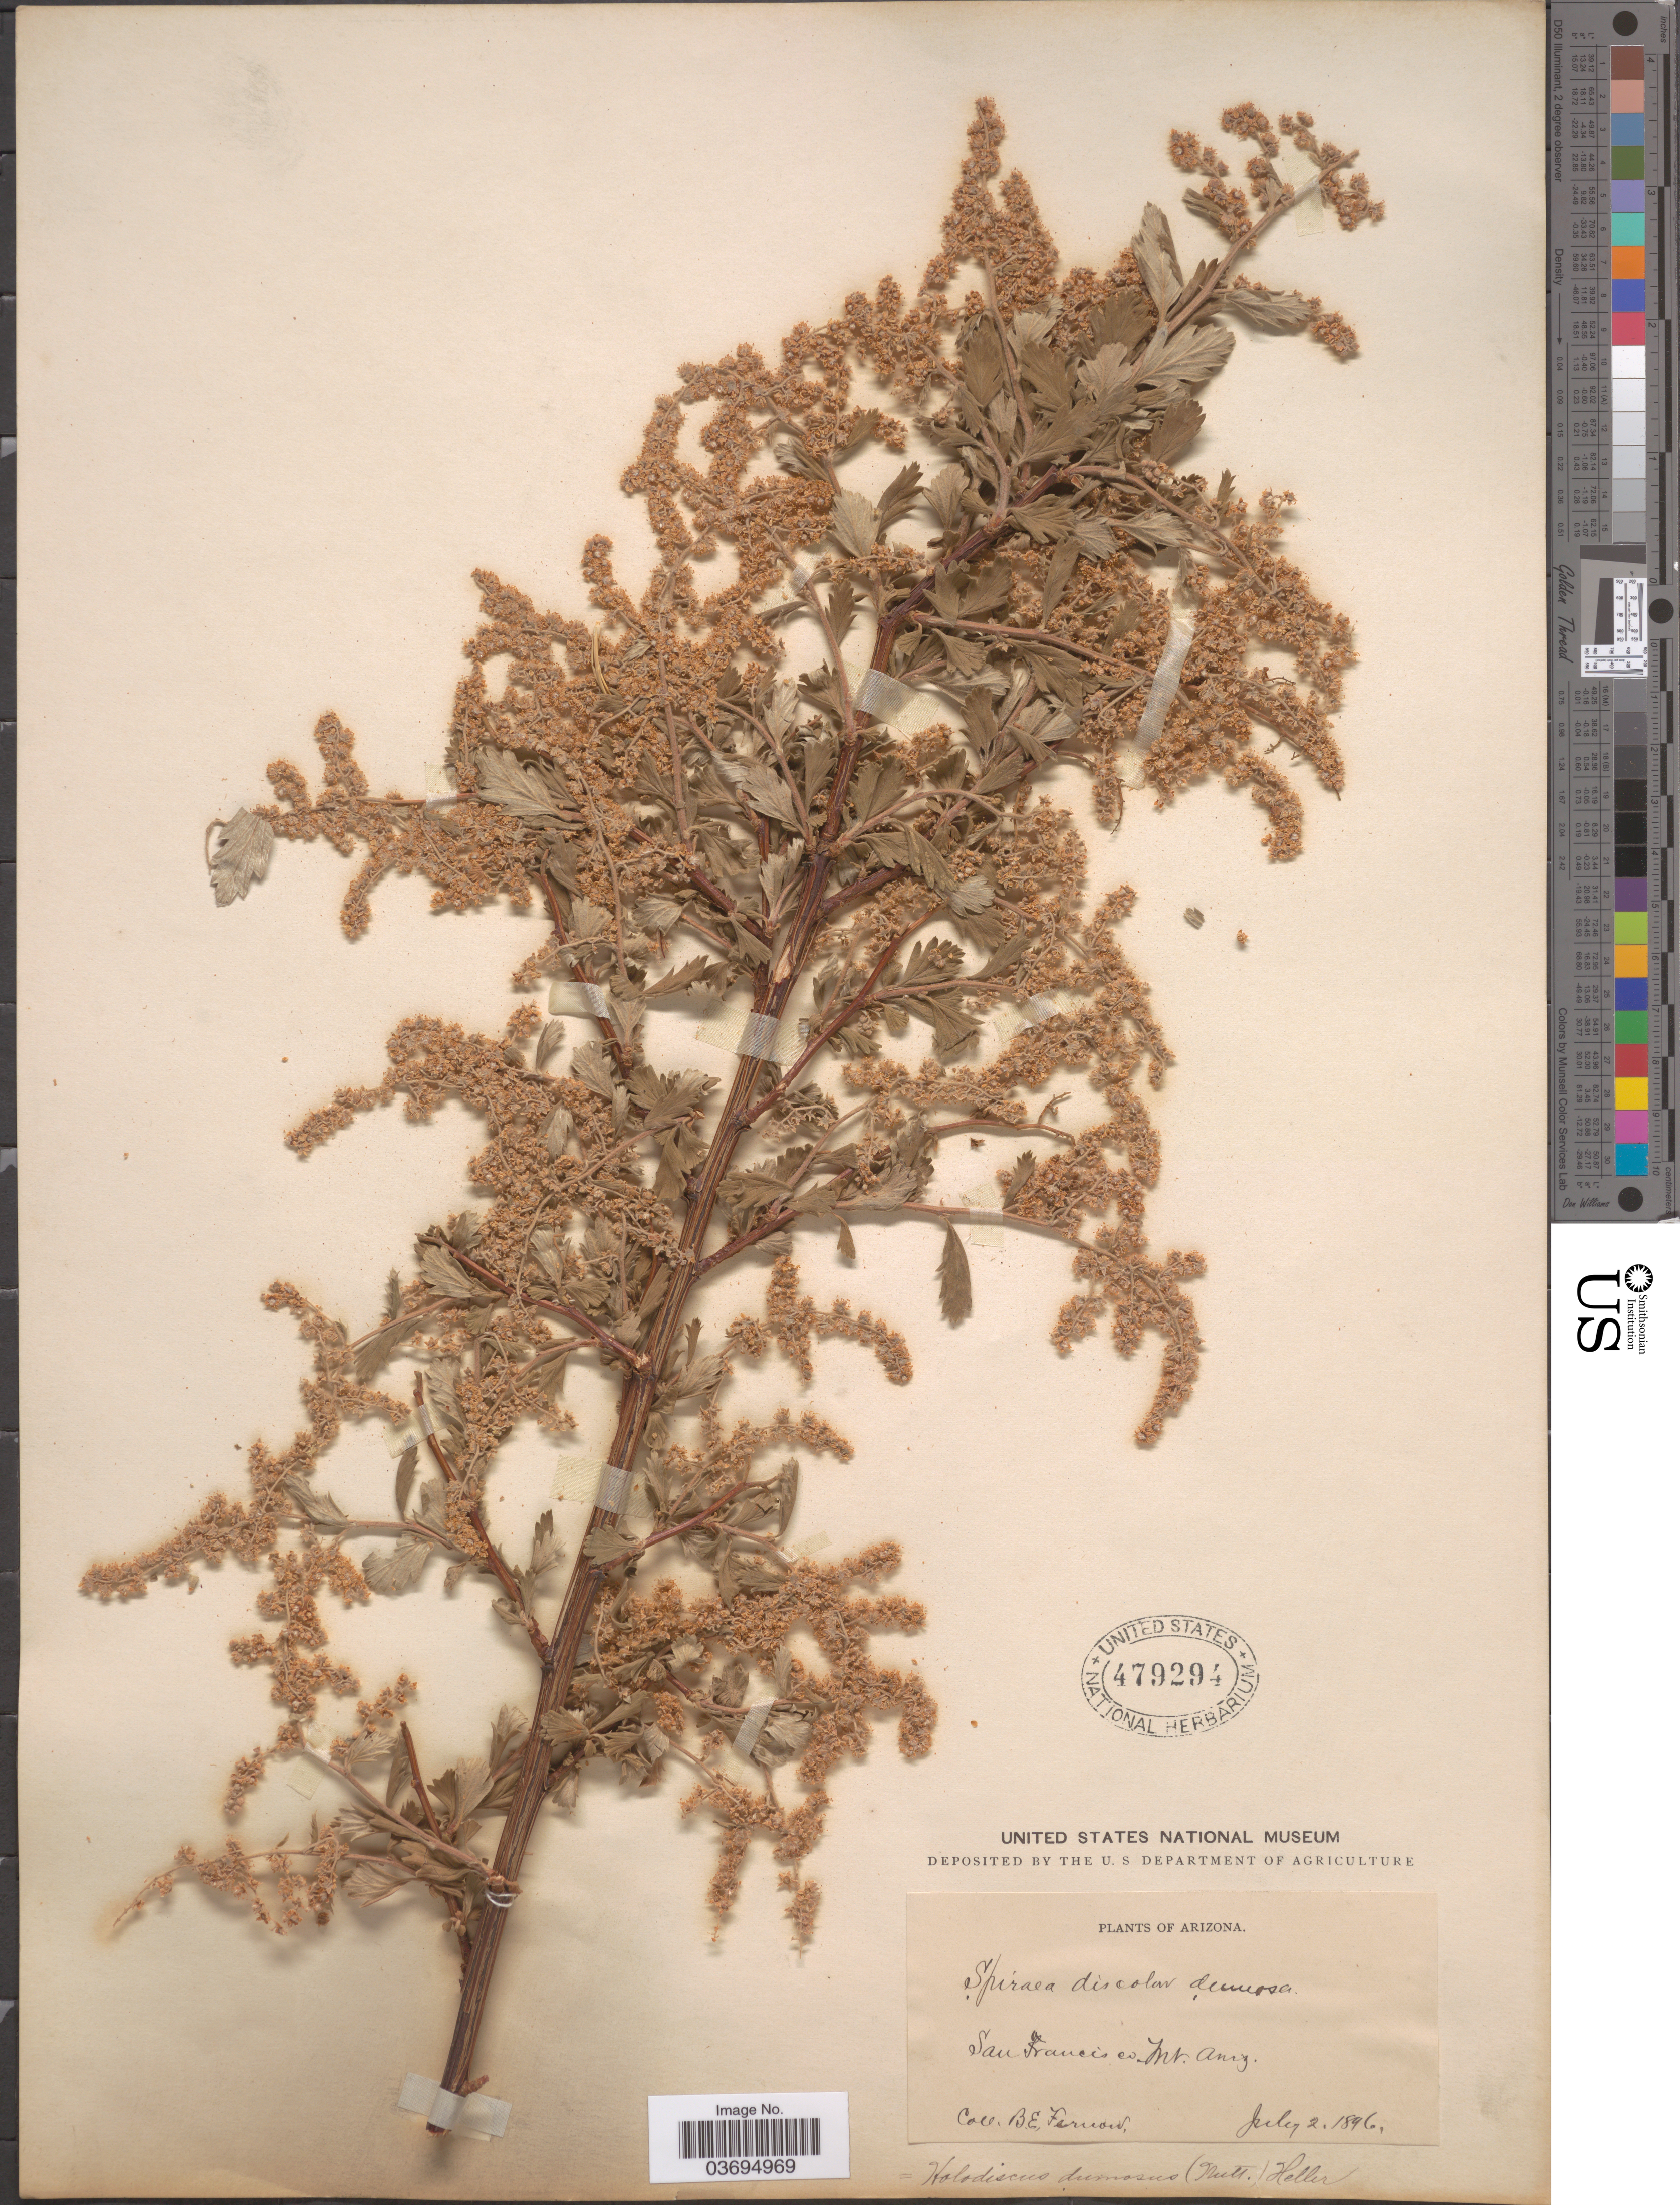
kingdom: Plantae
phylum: Tracheophyta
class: Magnoliopsida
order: Rosales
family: Rosaceae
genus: Holodiscus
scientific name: Holodiscus discolor var. dumosus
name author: Maxim. ex J.M. Coult.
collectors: B. Fernow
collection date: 1896-07-02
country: United States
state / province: Arizona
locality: San Francisco Mt.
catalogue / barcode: US 479294